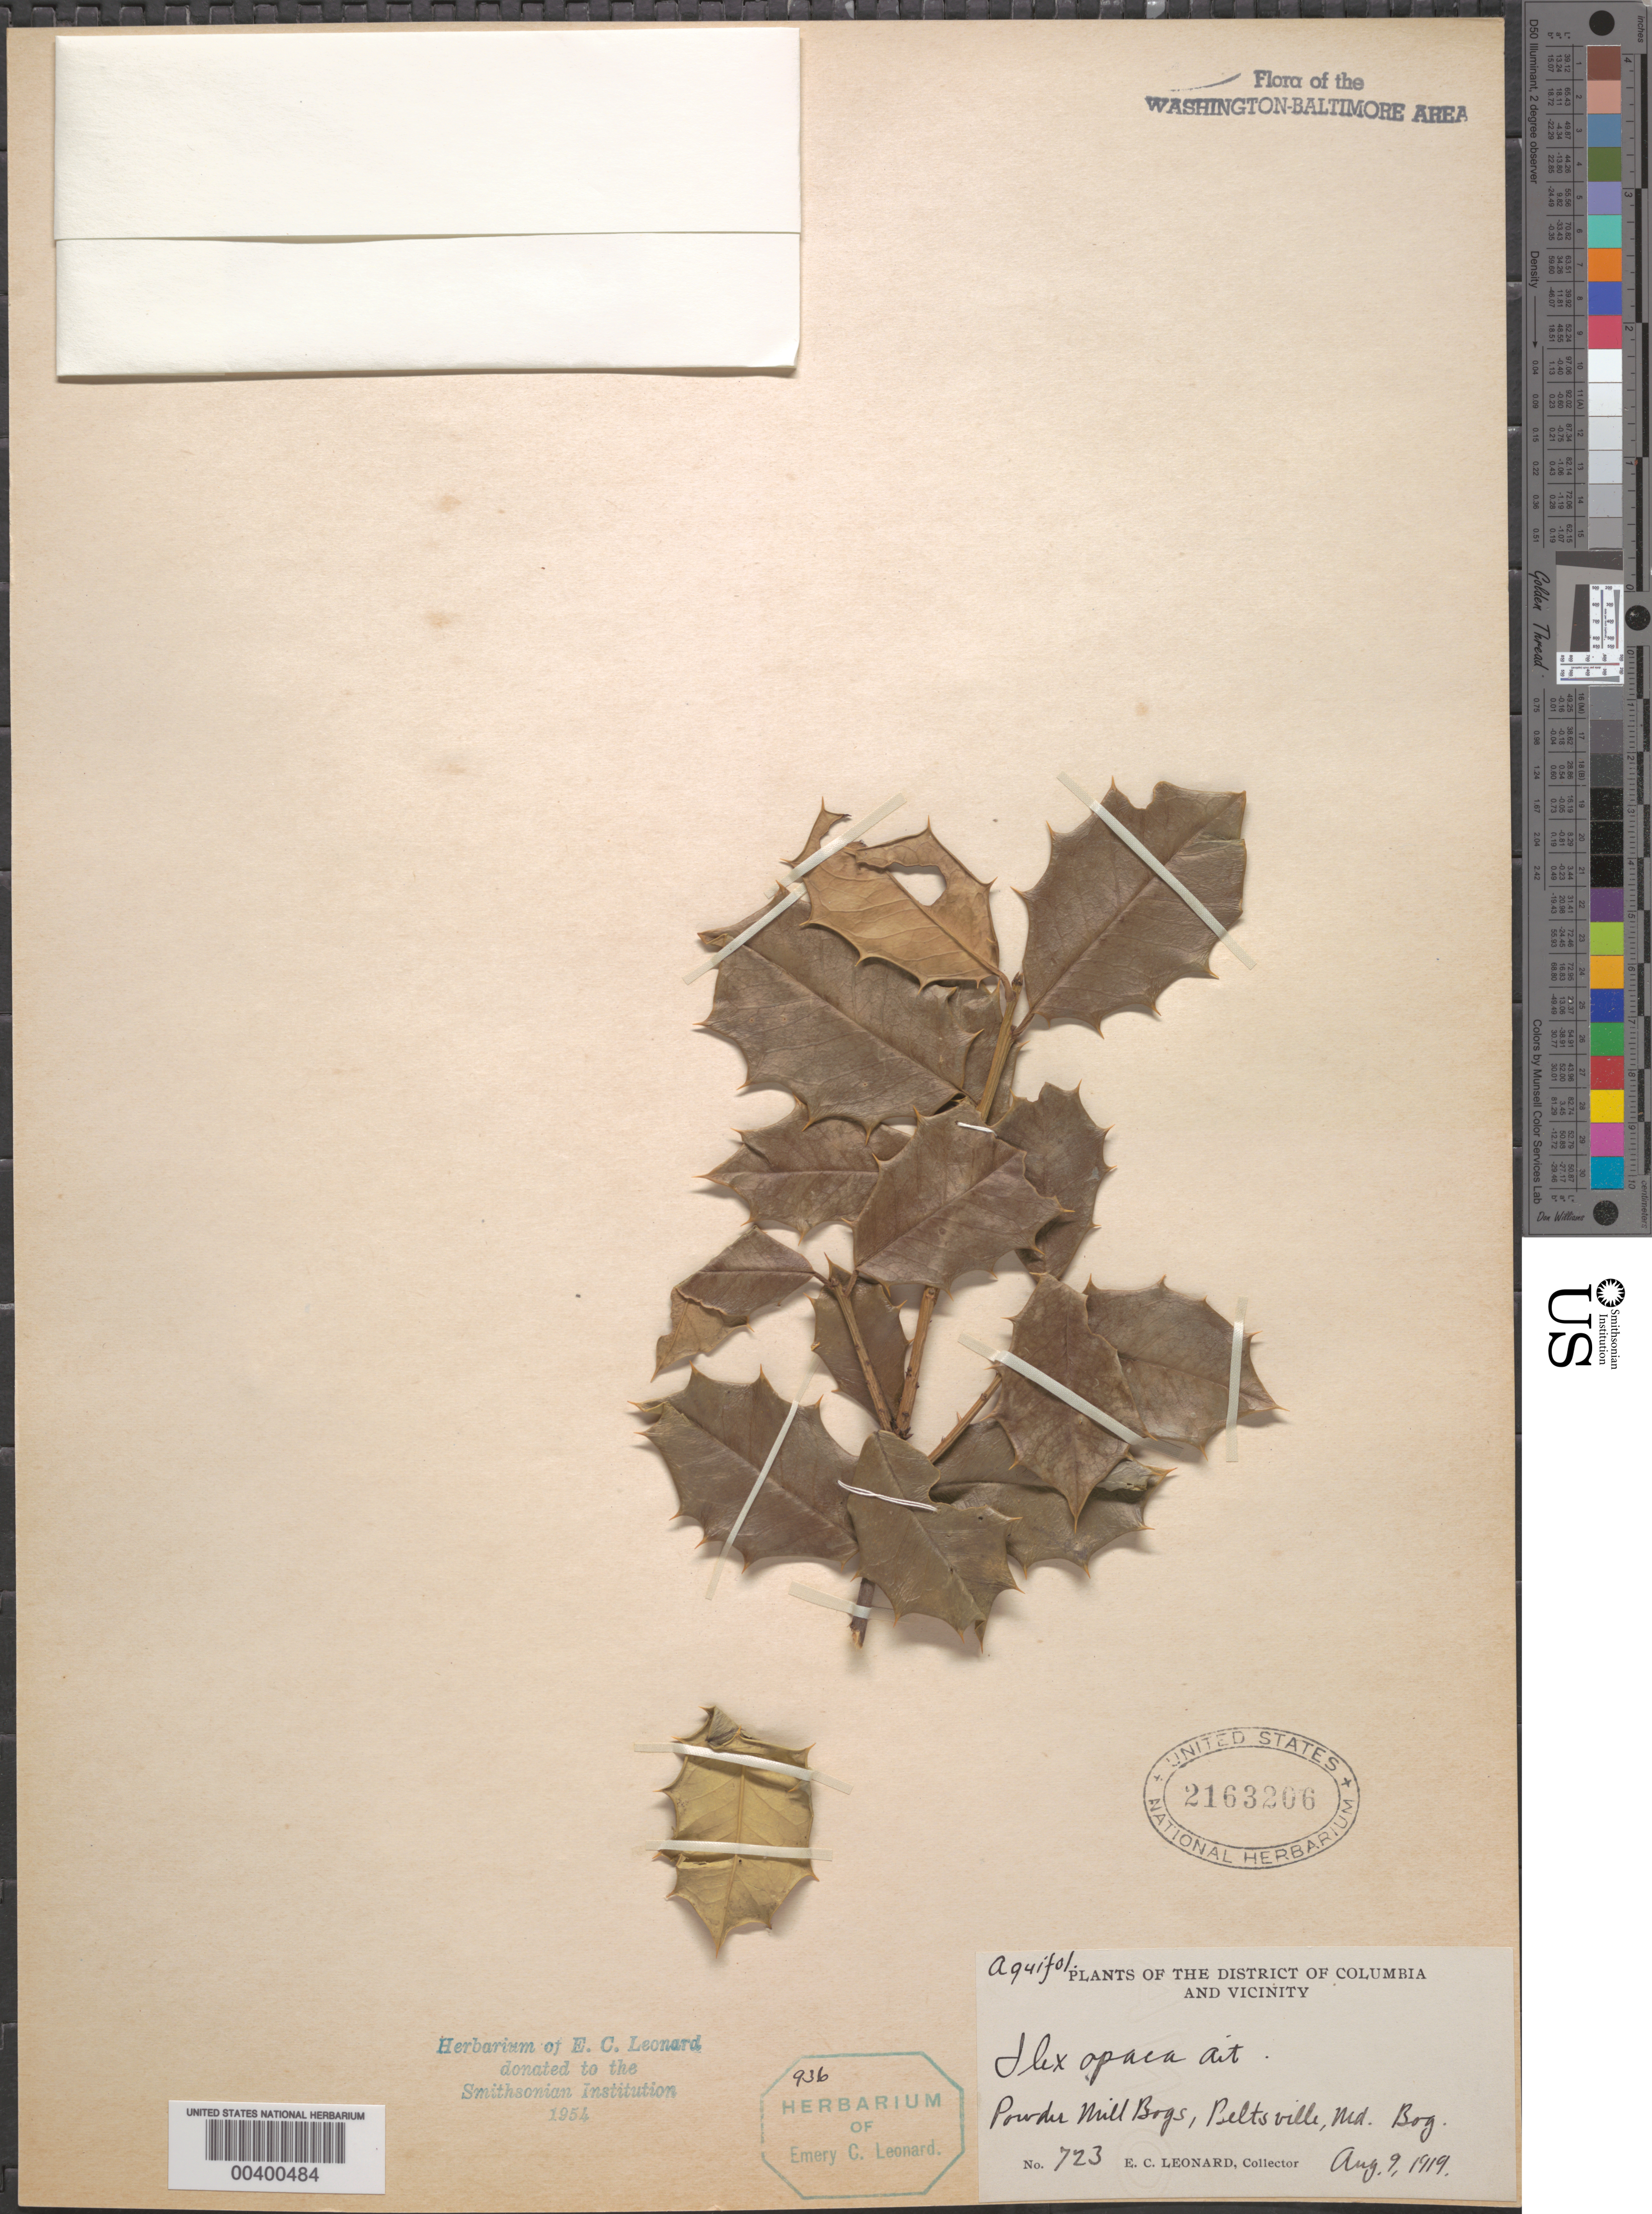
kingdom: Plantae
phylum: Tracheophyta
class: Magnoliopsida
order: Aquifoliales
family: Aquifoliaceae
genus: Ilex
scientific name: Ilex opaca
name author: Aiton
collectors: E. C. Leonard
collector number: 723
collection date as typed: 09 Aug 1919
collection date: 1919-08-09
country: United States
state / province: Maryland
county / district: Prince George's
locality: Powder Mill Bog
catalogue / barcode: US 2163206